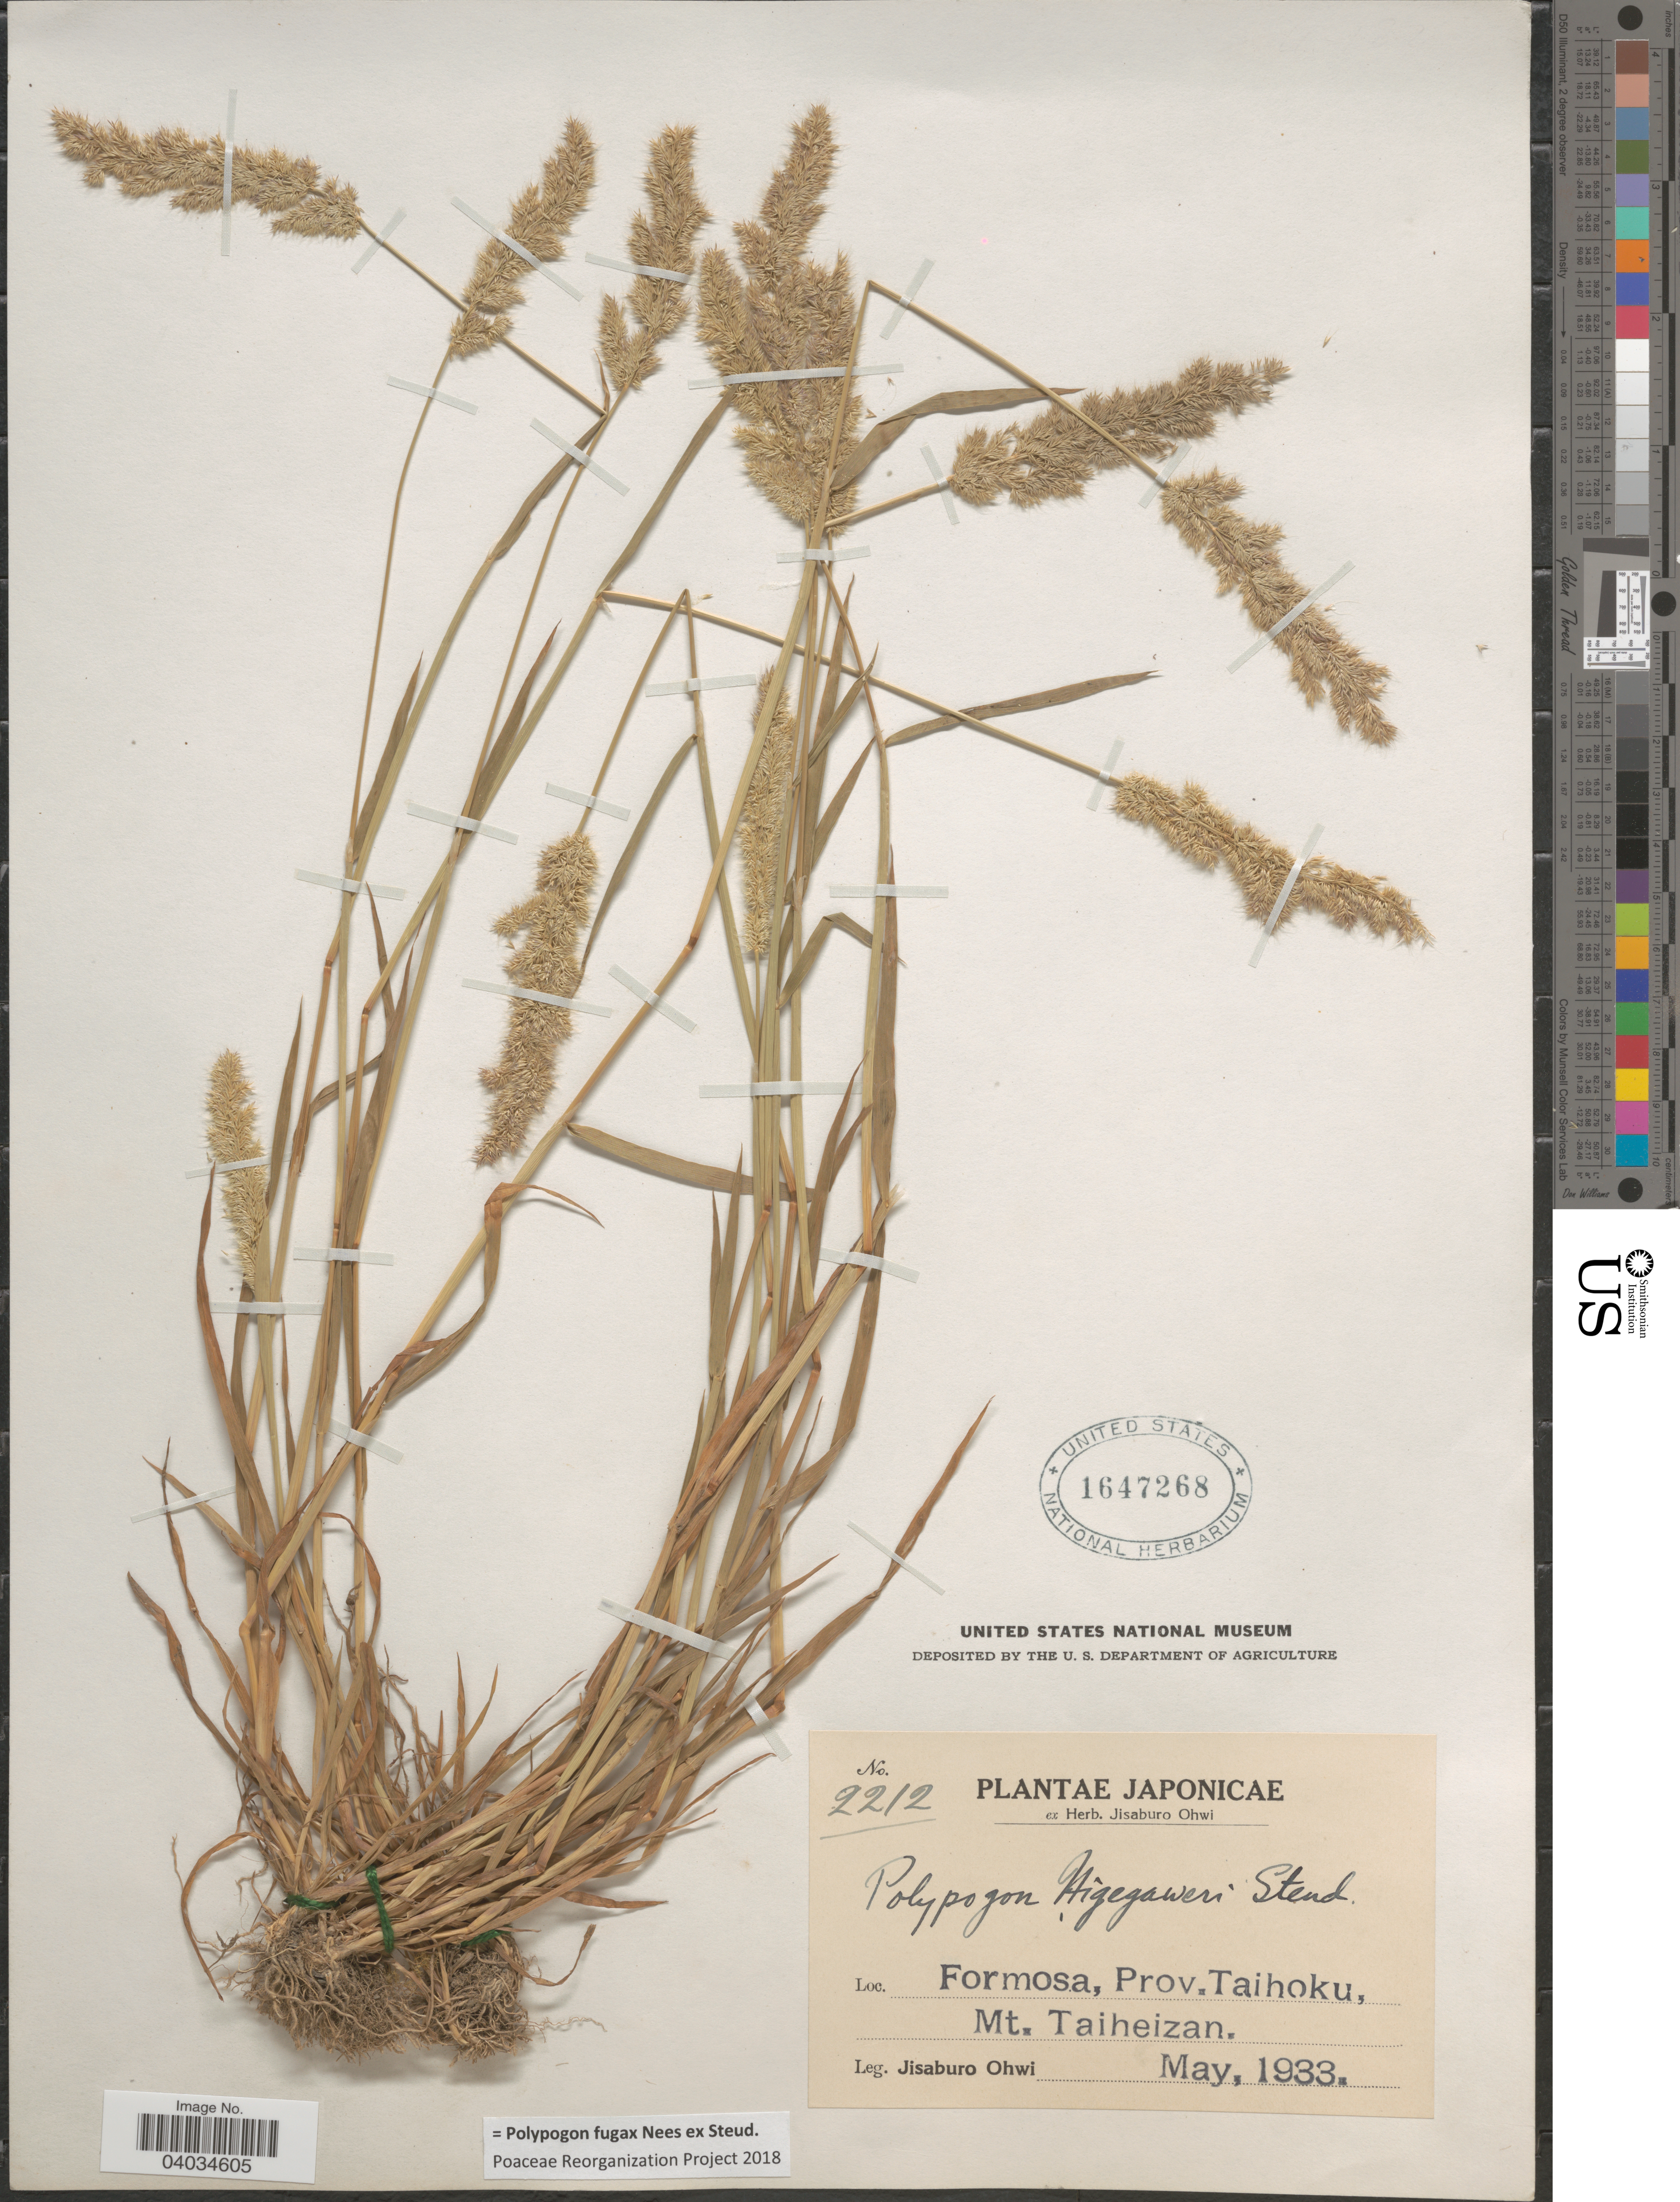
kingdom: Plantae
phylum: Tracheophyta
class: Liliopsida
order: Poales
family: Poaceae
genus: Polypogon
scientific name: Polypogon fugax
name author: Nees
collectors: J. Ohwi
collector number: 2212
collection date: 1933-05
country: Taiwan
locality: Formosa, Prov. Taihoku, Mt. Taiheizan.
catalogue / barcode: US 1647268